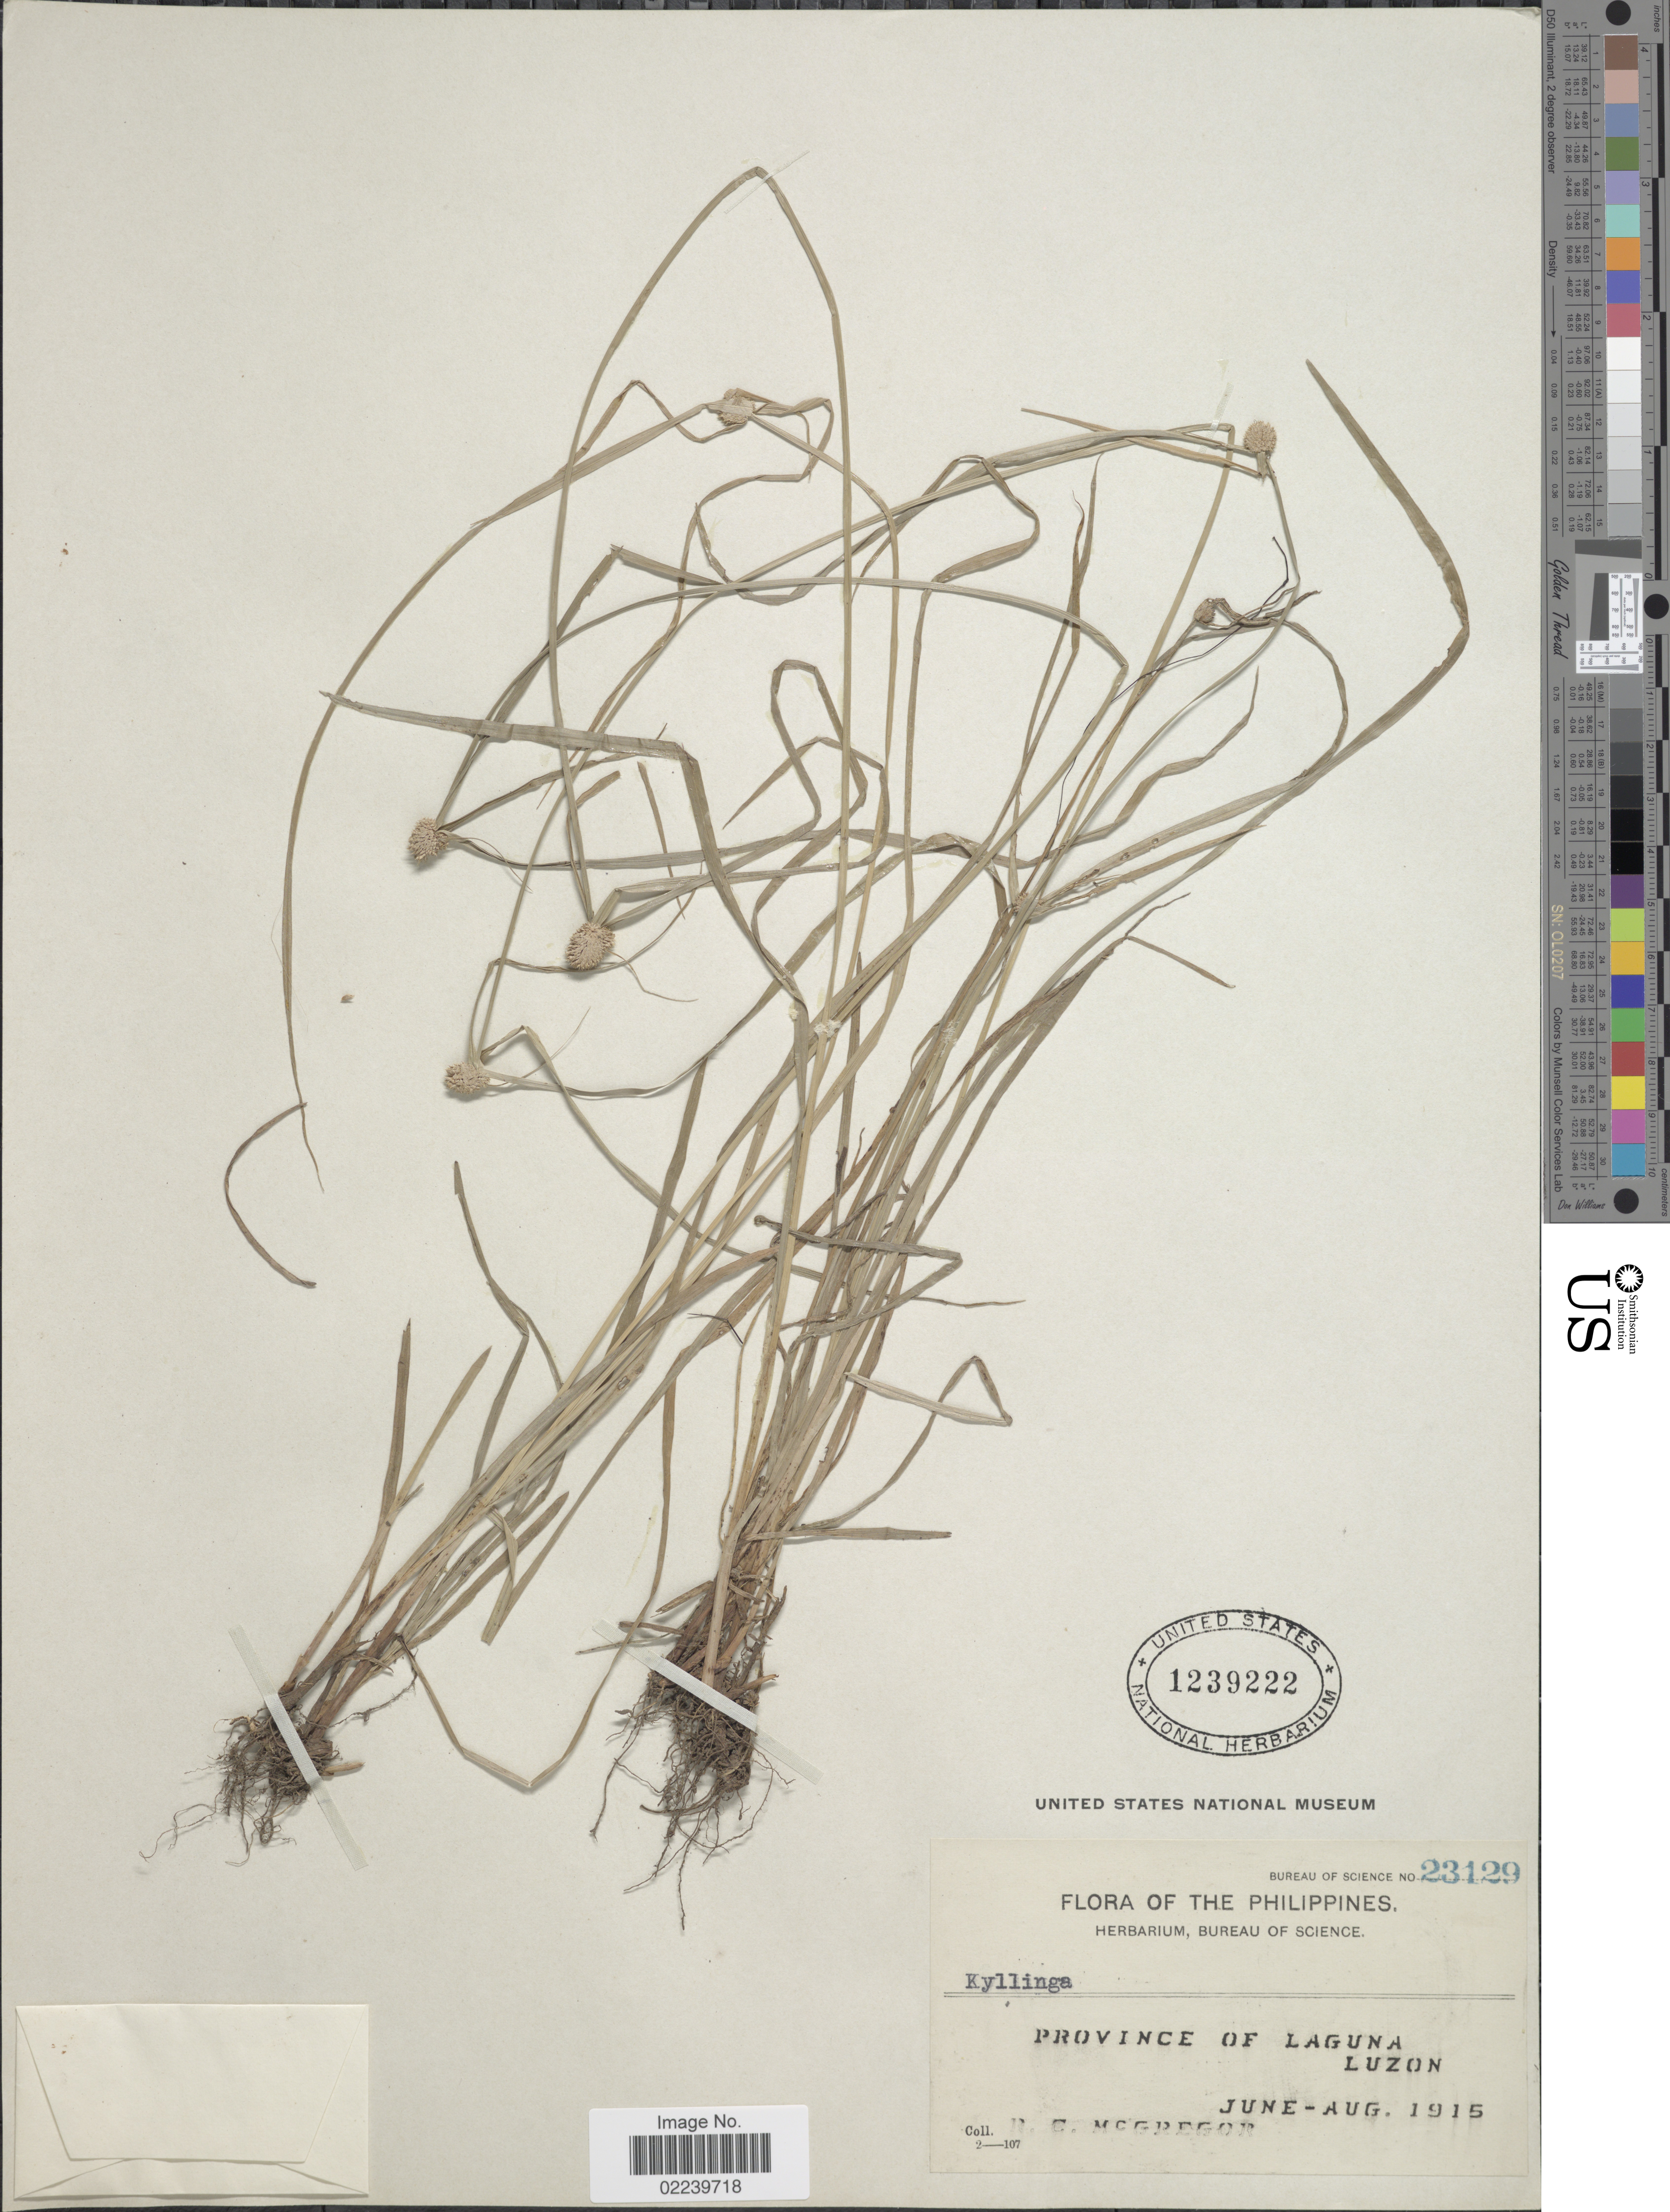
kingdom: Plantae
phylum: Tracheophyta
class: Liliopsida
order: Poales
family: Cyperaceae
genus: Cyperus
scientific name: Cyperus mindorensis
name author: (Steud.) Huygh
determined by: Strong, M. T., (US), Smithsonian Institution - National Museum of Natural History (UNITED STATES)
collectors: R. C. McGregor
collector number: Bureau of Science 23129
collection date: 1915-06/1915-08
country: Philippines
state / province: Calabarzon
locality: Province of Laguna, Luzon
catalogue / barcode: US 1239222